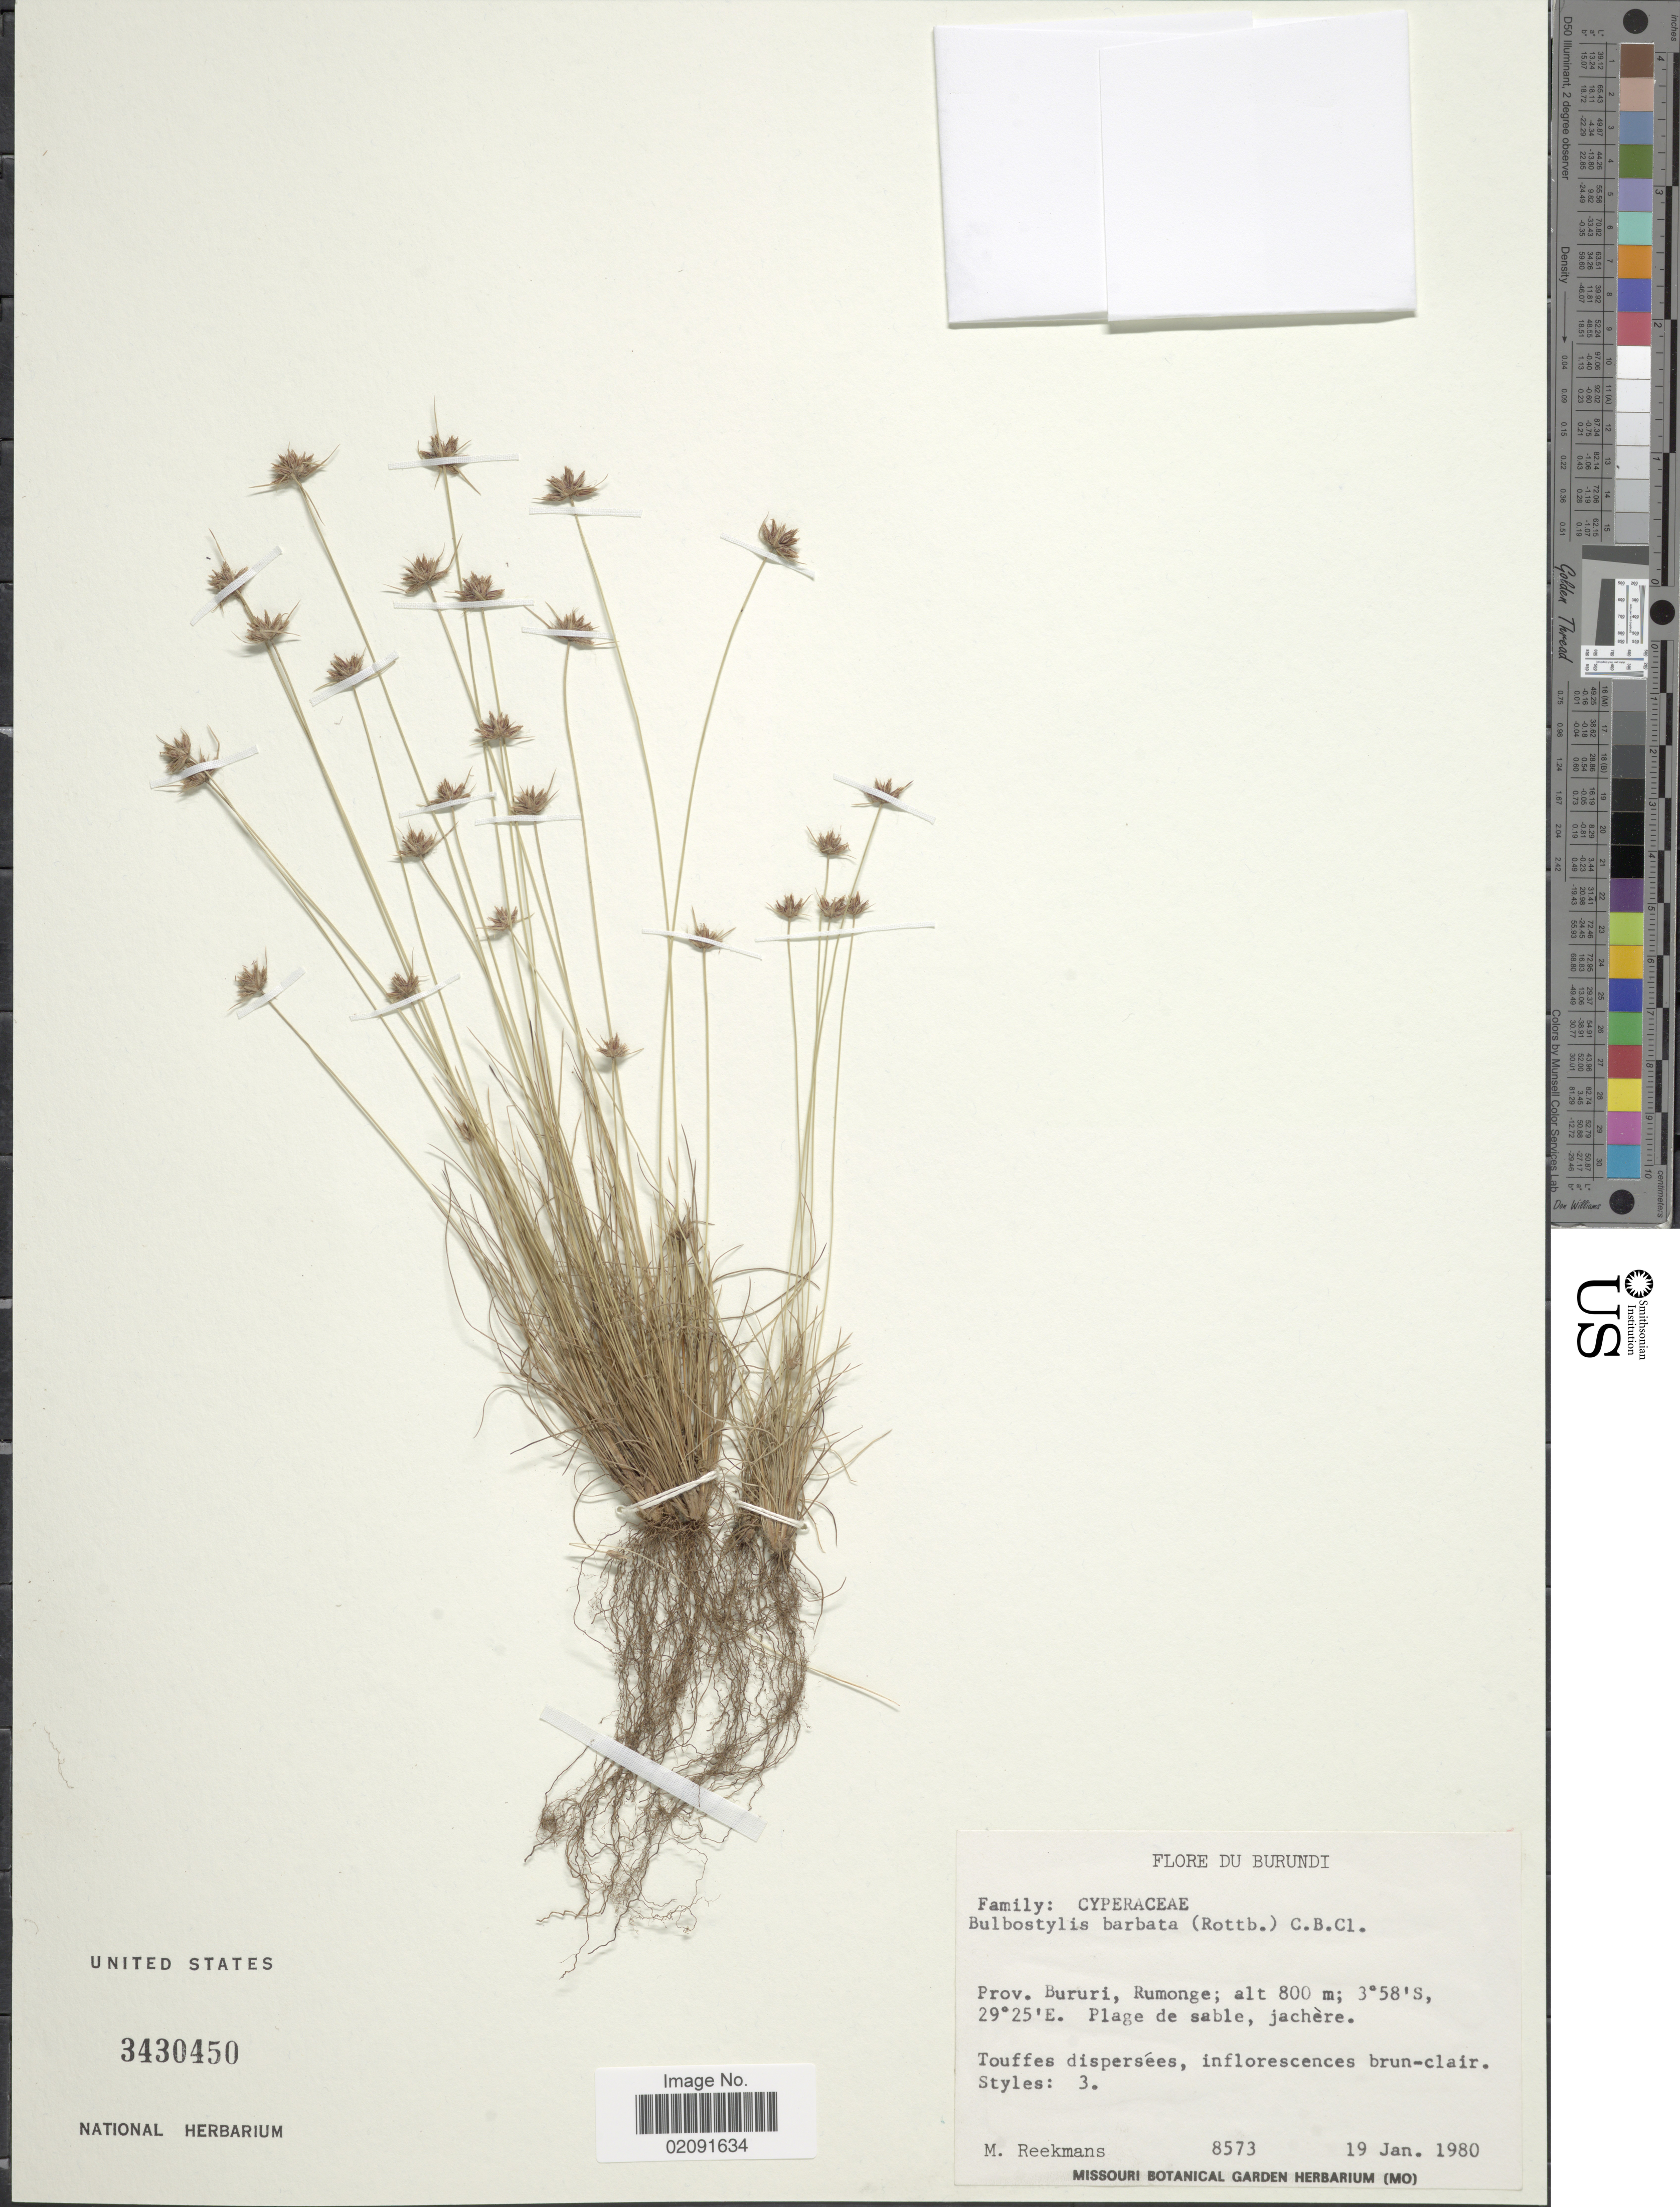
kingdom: Plantae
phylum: Tracheophyta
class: Liliopsida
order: Poales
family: Cyperaceae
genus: Bulbostylis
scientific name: Bulbostylis barbata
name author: (Rottb.) C.B. Clarke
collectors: M. Reekmans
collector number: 8573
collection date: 1980-01-19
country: Burundi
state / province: Bururi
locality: Rumonge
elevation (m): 800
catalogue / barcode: US 3430450